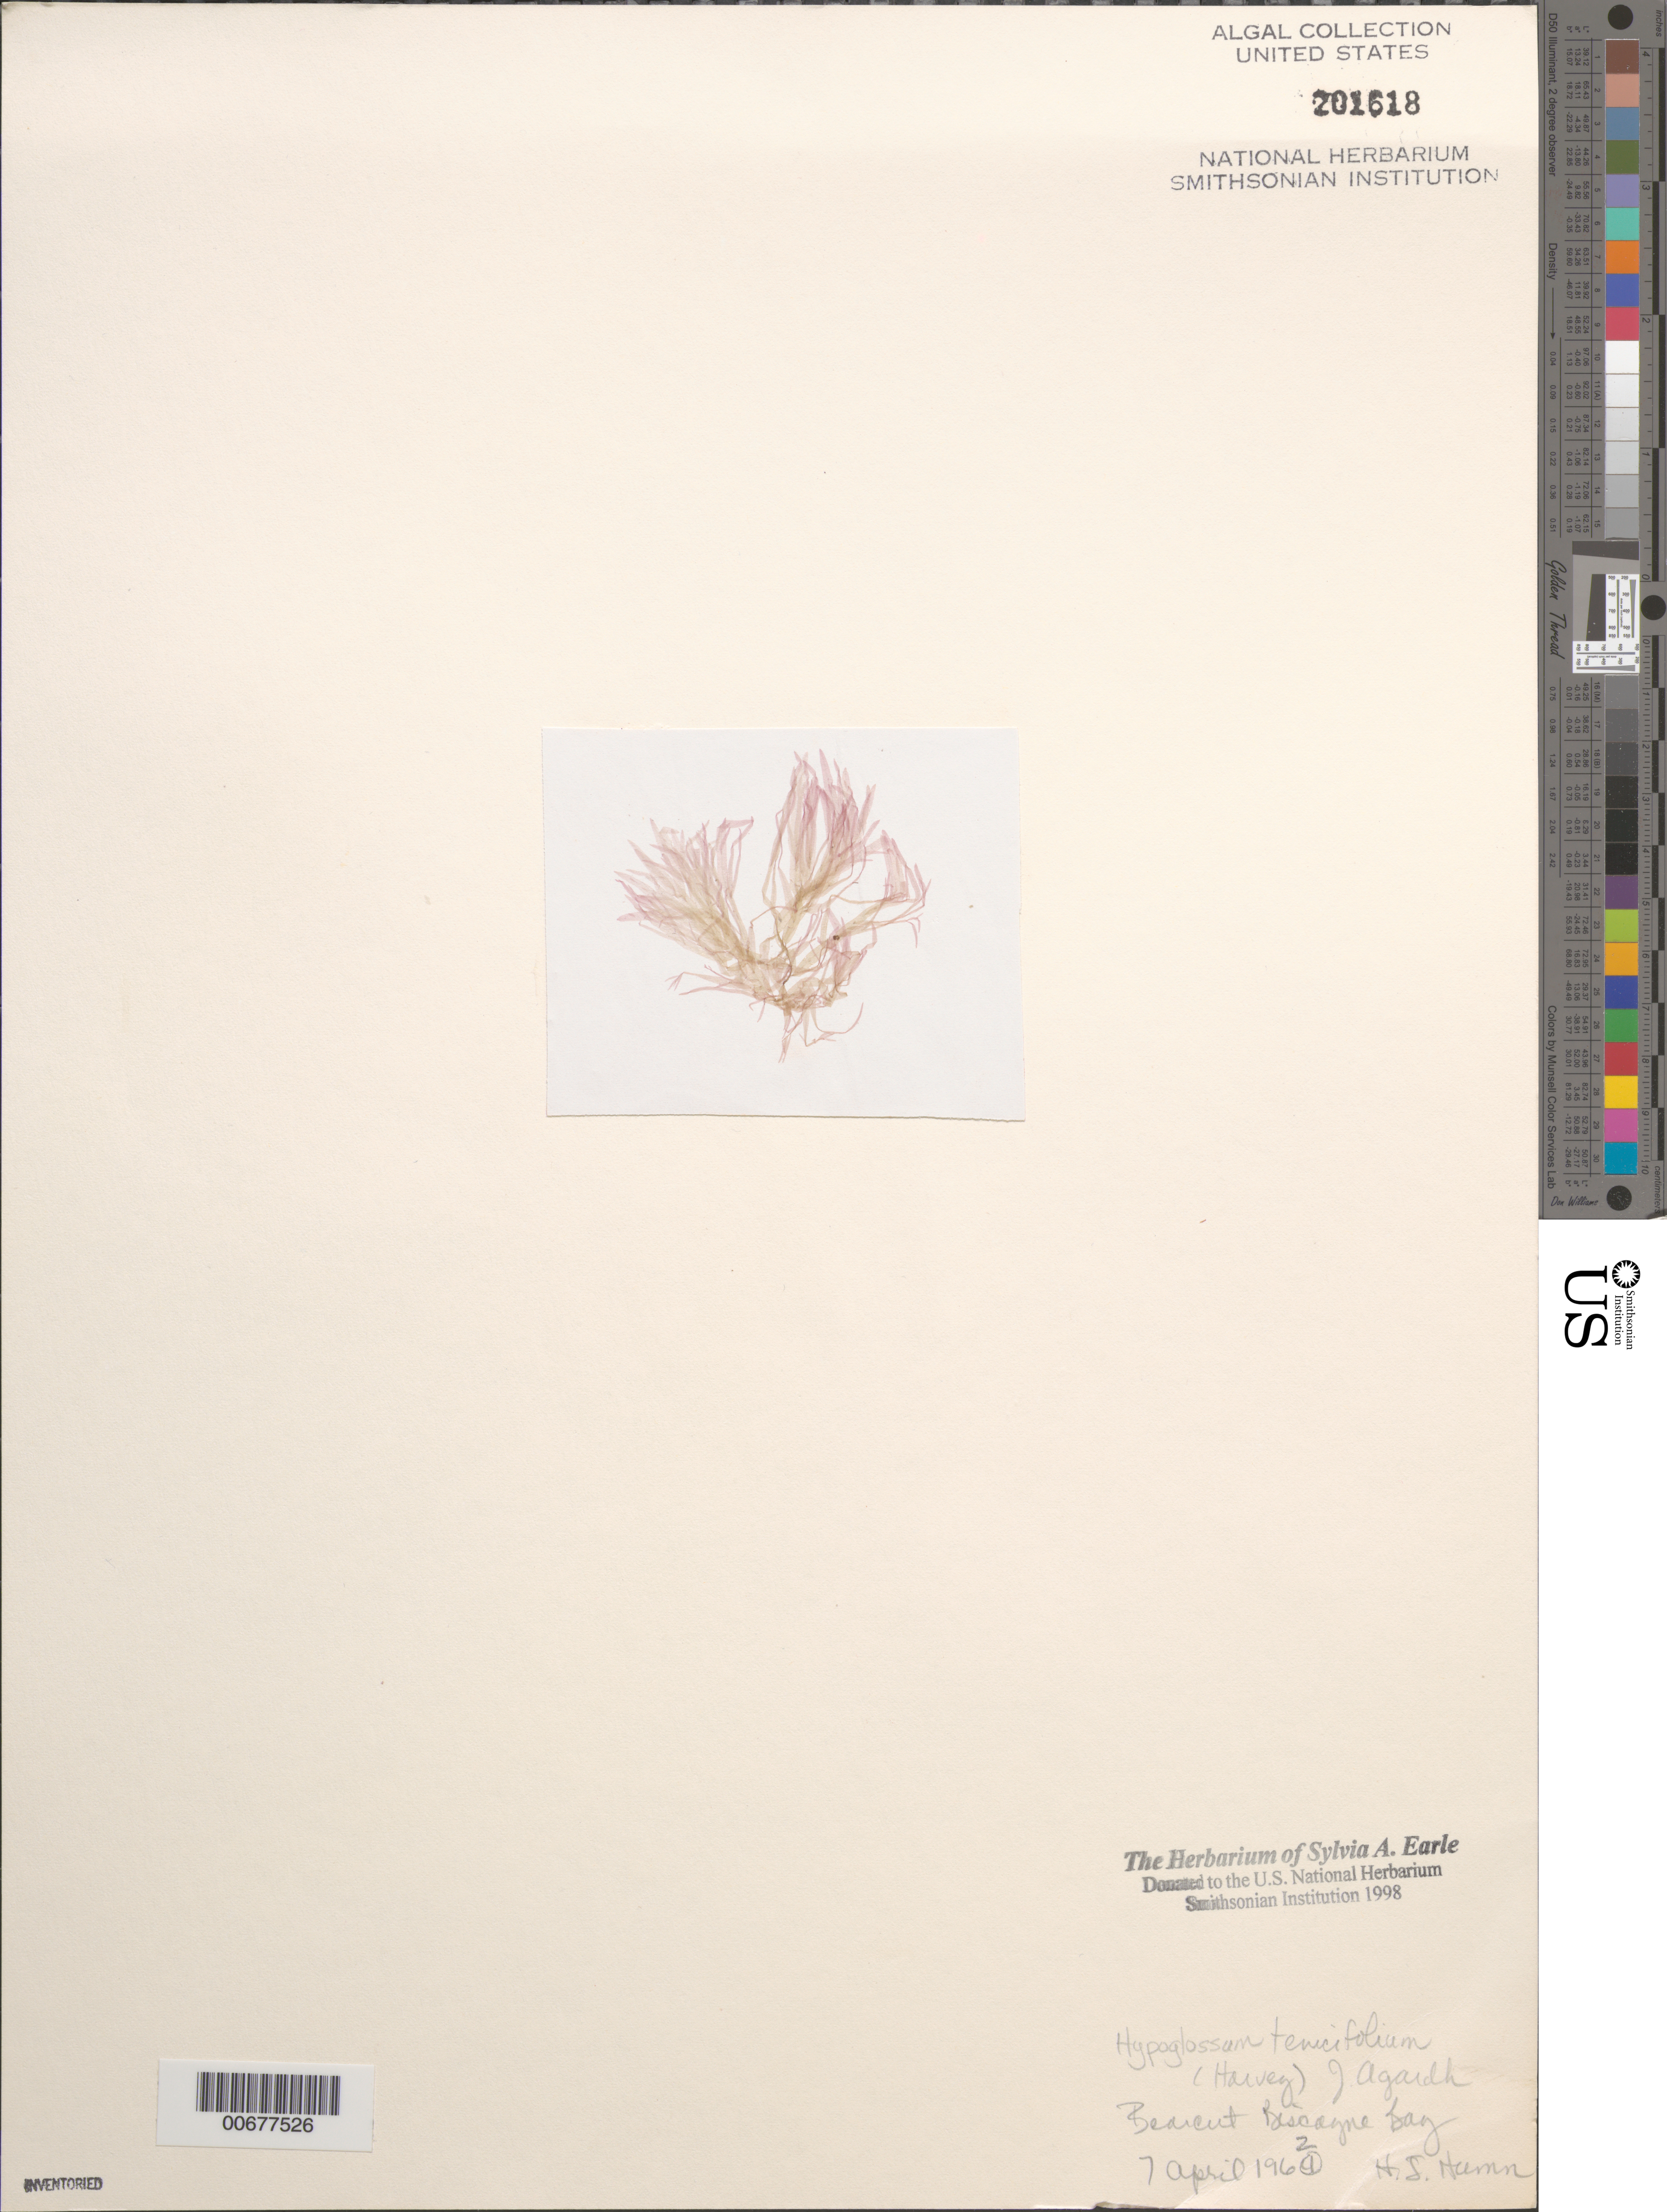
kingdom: Plantae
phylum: Rhodophyta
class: Florideophyceae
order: Ceramiales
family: Delesseriaceae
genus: Hypoglossum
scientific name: Hypoglossum tenuifolium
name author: (Harv.) J. Agardh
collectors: H. J. Humm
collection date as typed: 07 Apr 1962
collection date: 1962-04-07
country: United States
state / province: Florida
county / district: Miami-Dade County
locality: Bear Cut, Biscayne Bay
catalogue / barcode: US 201618